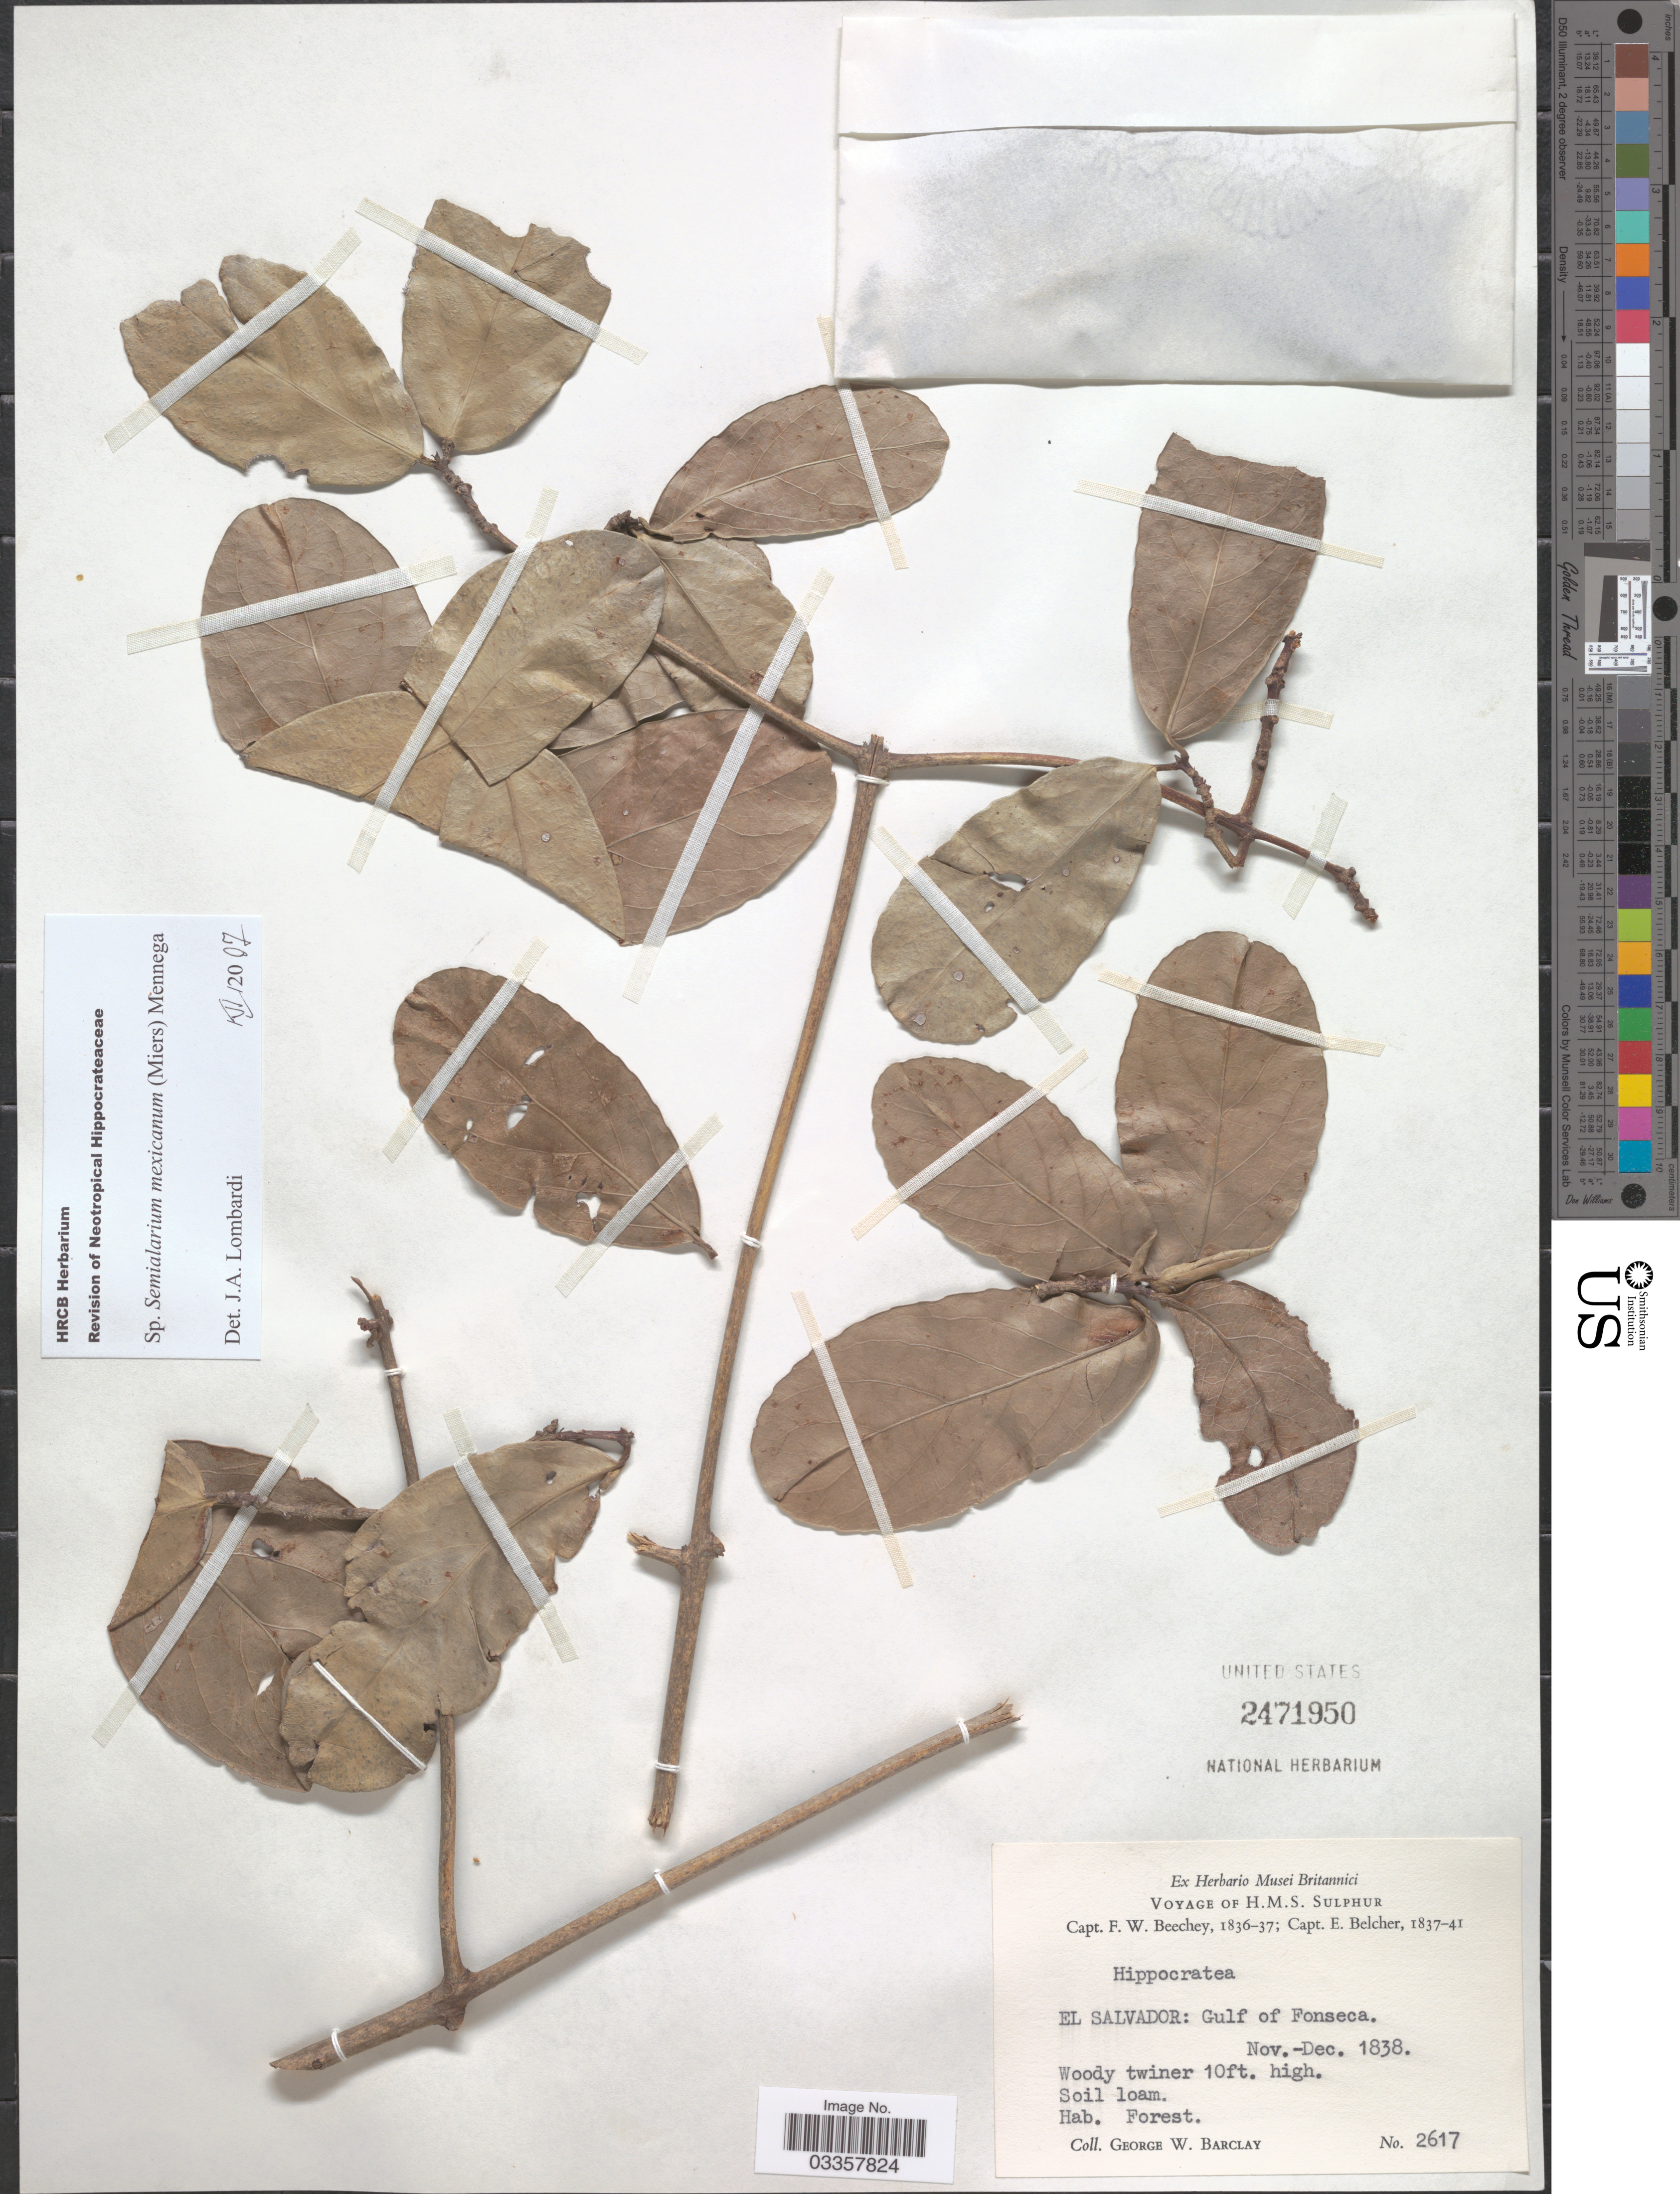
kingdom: Plantae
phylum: Tracheophyta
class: Magnoliopsida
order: Celastrales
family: Celastraceae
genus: Semialarium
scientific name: Semialarium mexicanum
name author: (Miers) Mennega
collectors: G. W. Barclay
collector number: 2617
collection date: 1838-11/1838-12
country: El Salvador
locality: Gulf of Fonseca.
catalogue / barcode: US 2471950